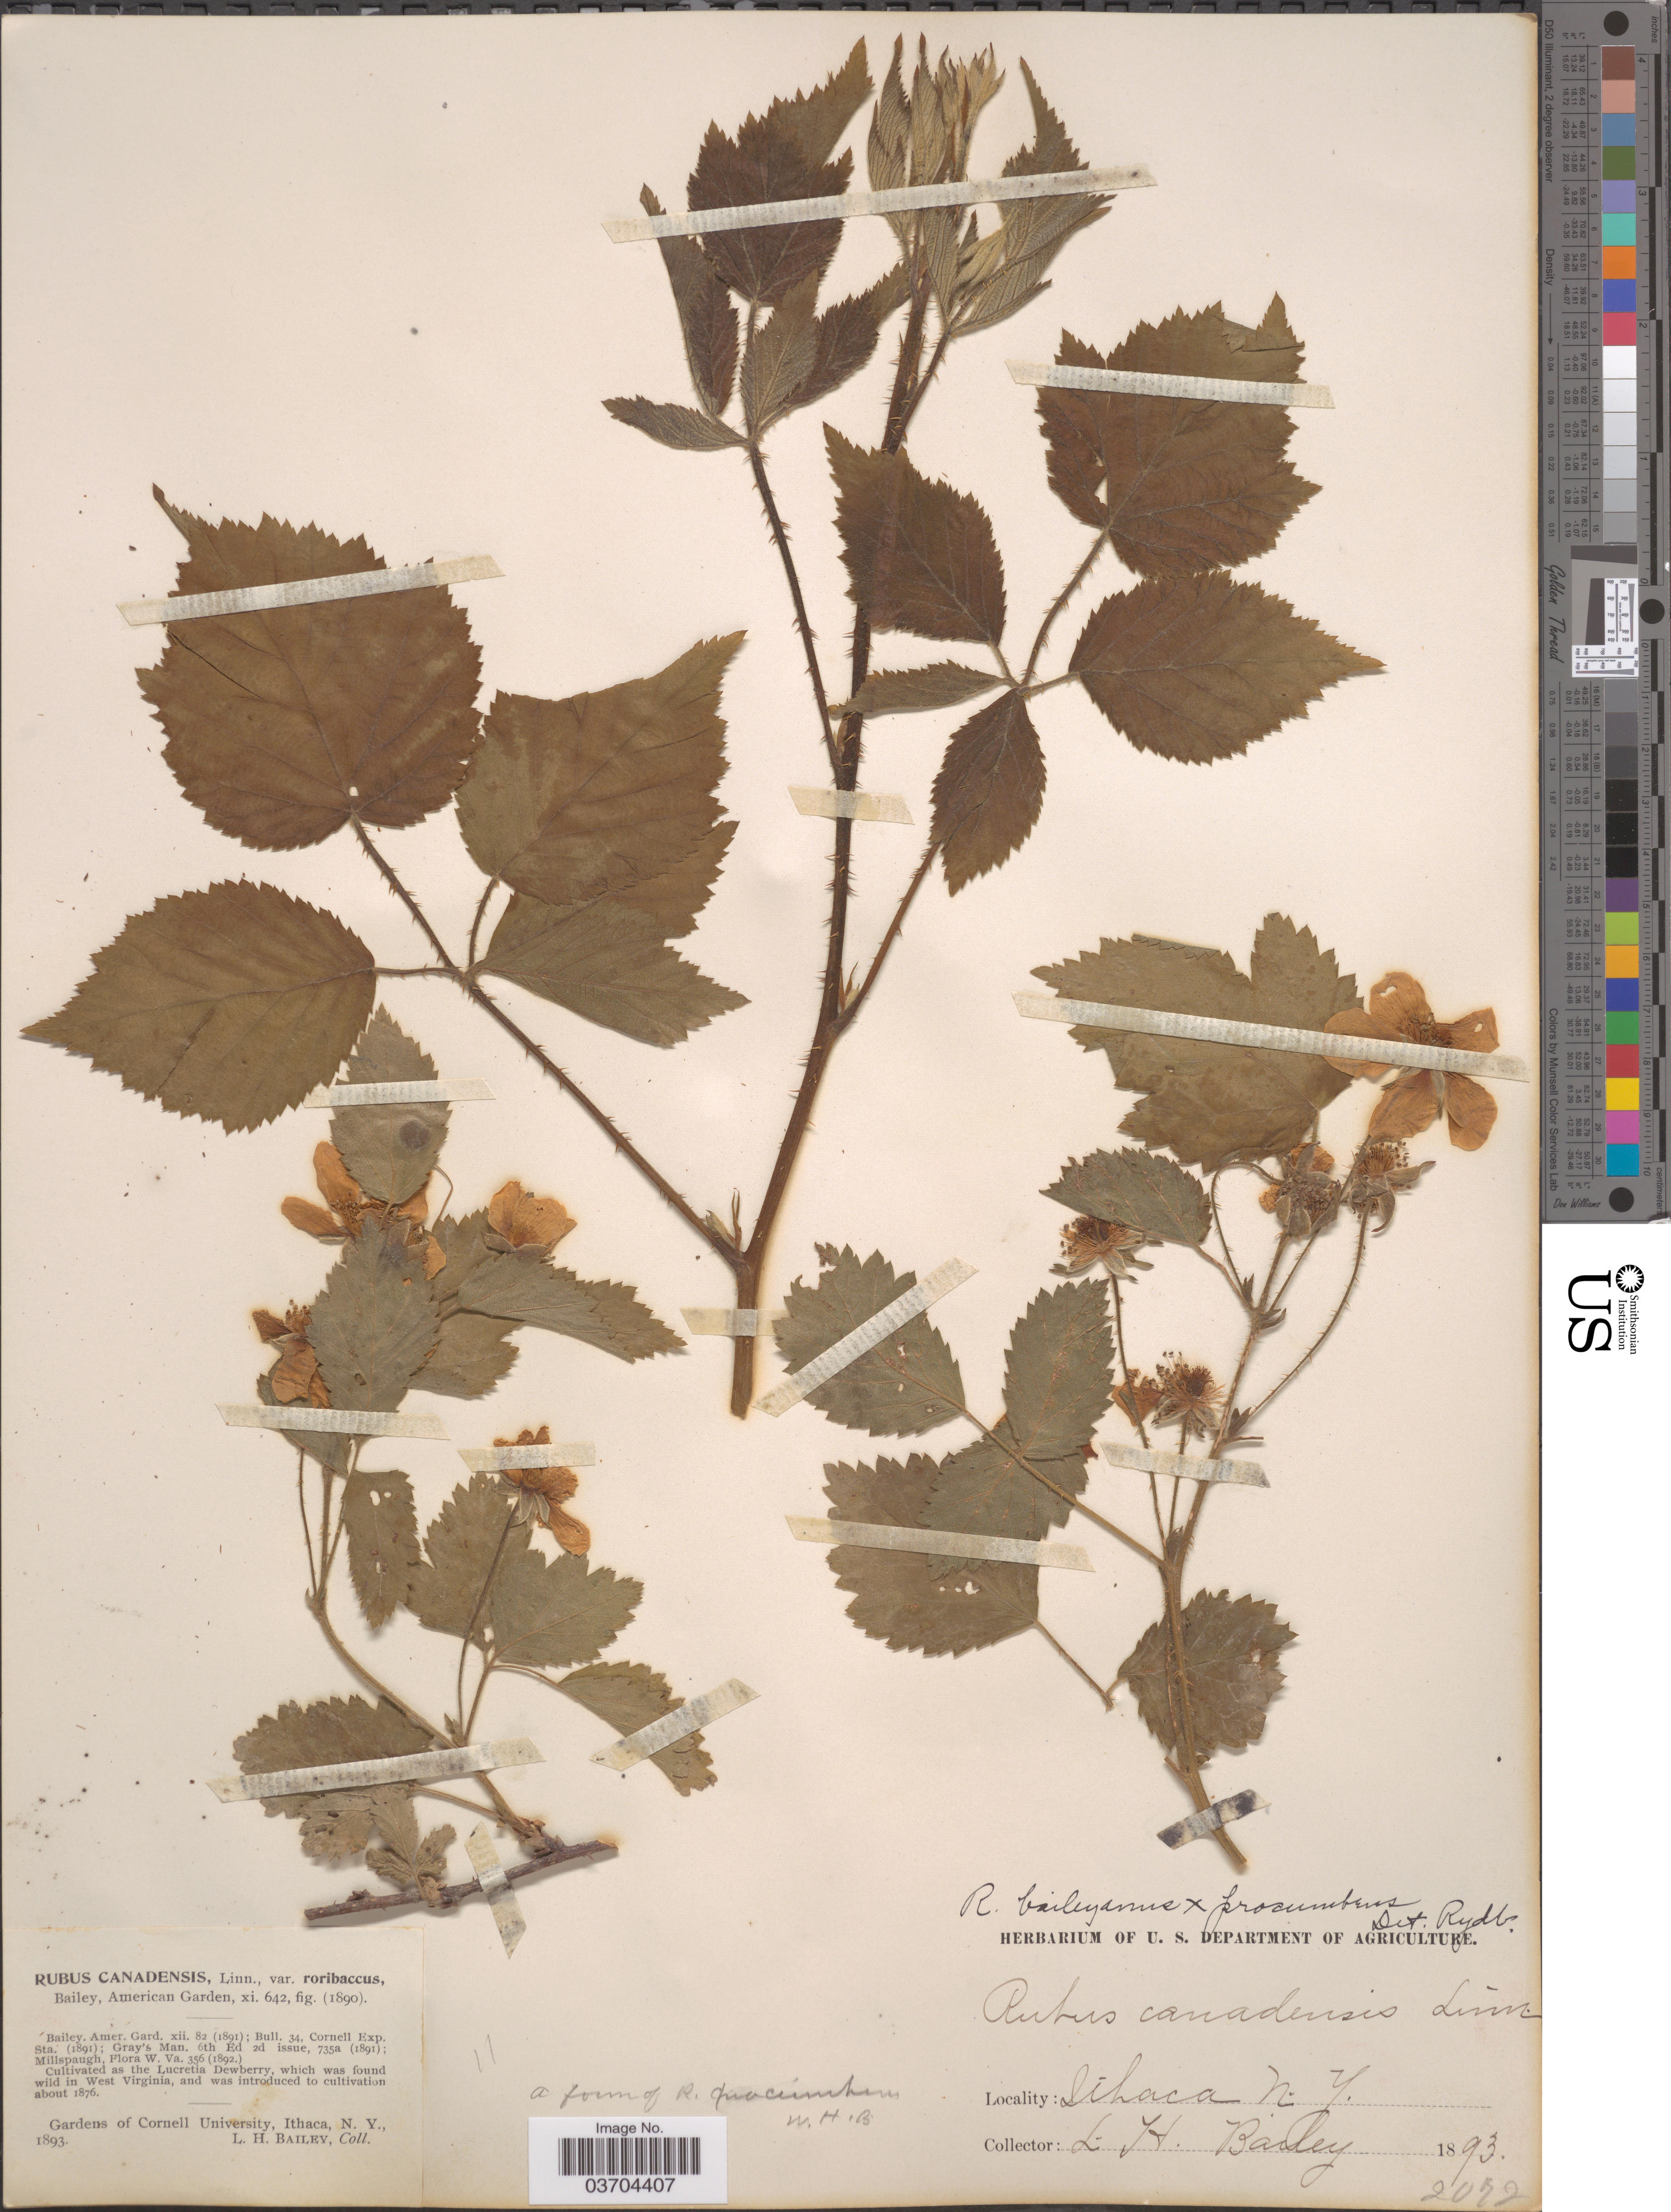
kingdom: Plantae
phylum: Tracheophyta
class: Magnoliopsida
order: Rosales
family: Rosaceae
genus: Rubus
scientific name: Rubus baileyanus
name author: Britton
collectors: L. H. Bailey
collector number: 2072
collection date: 1893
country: United States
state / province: New York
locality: Gardens of Cornell University, Ithaca.